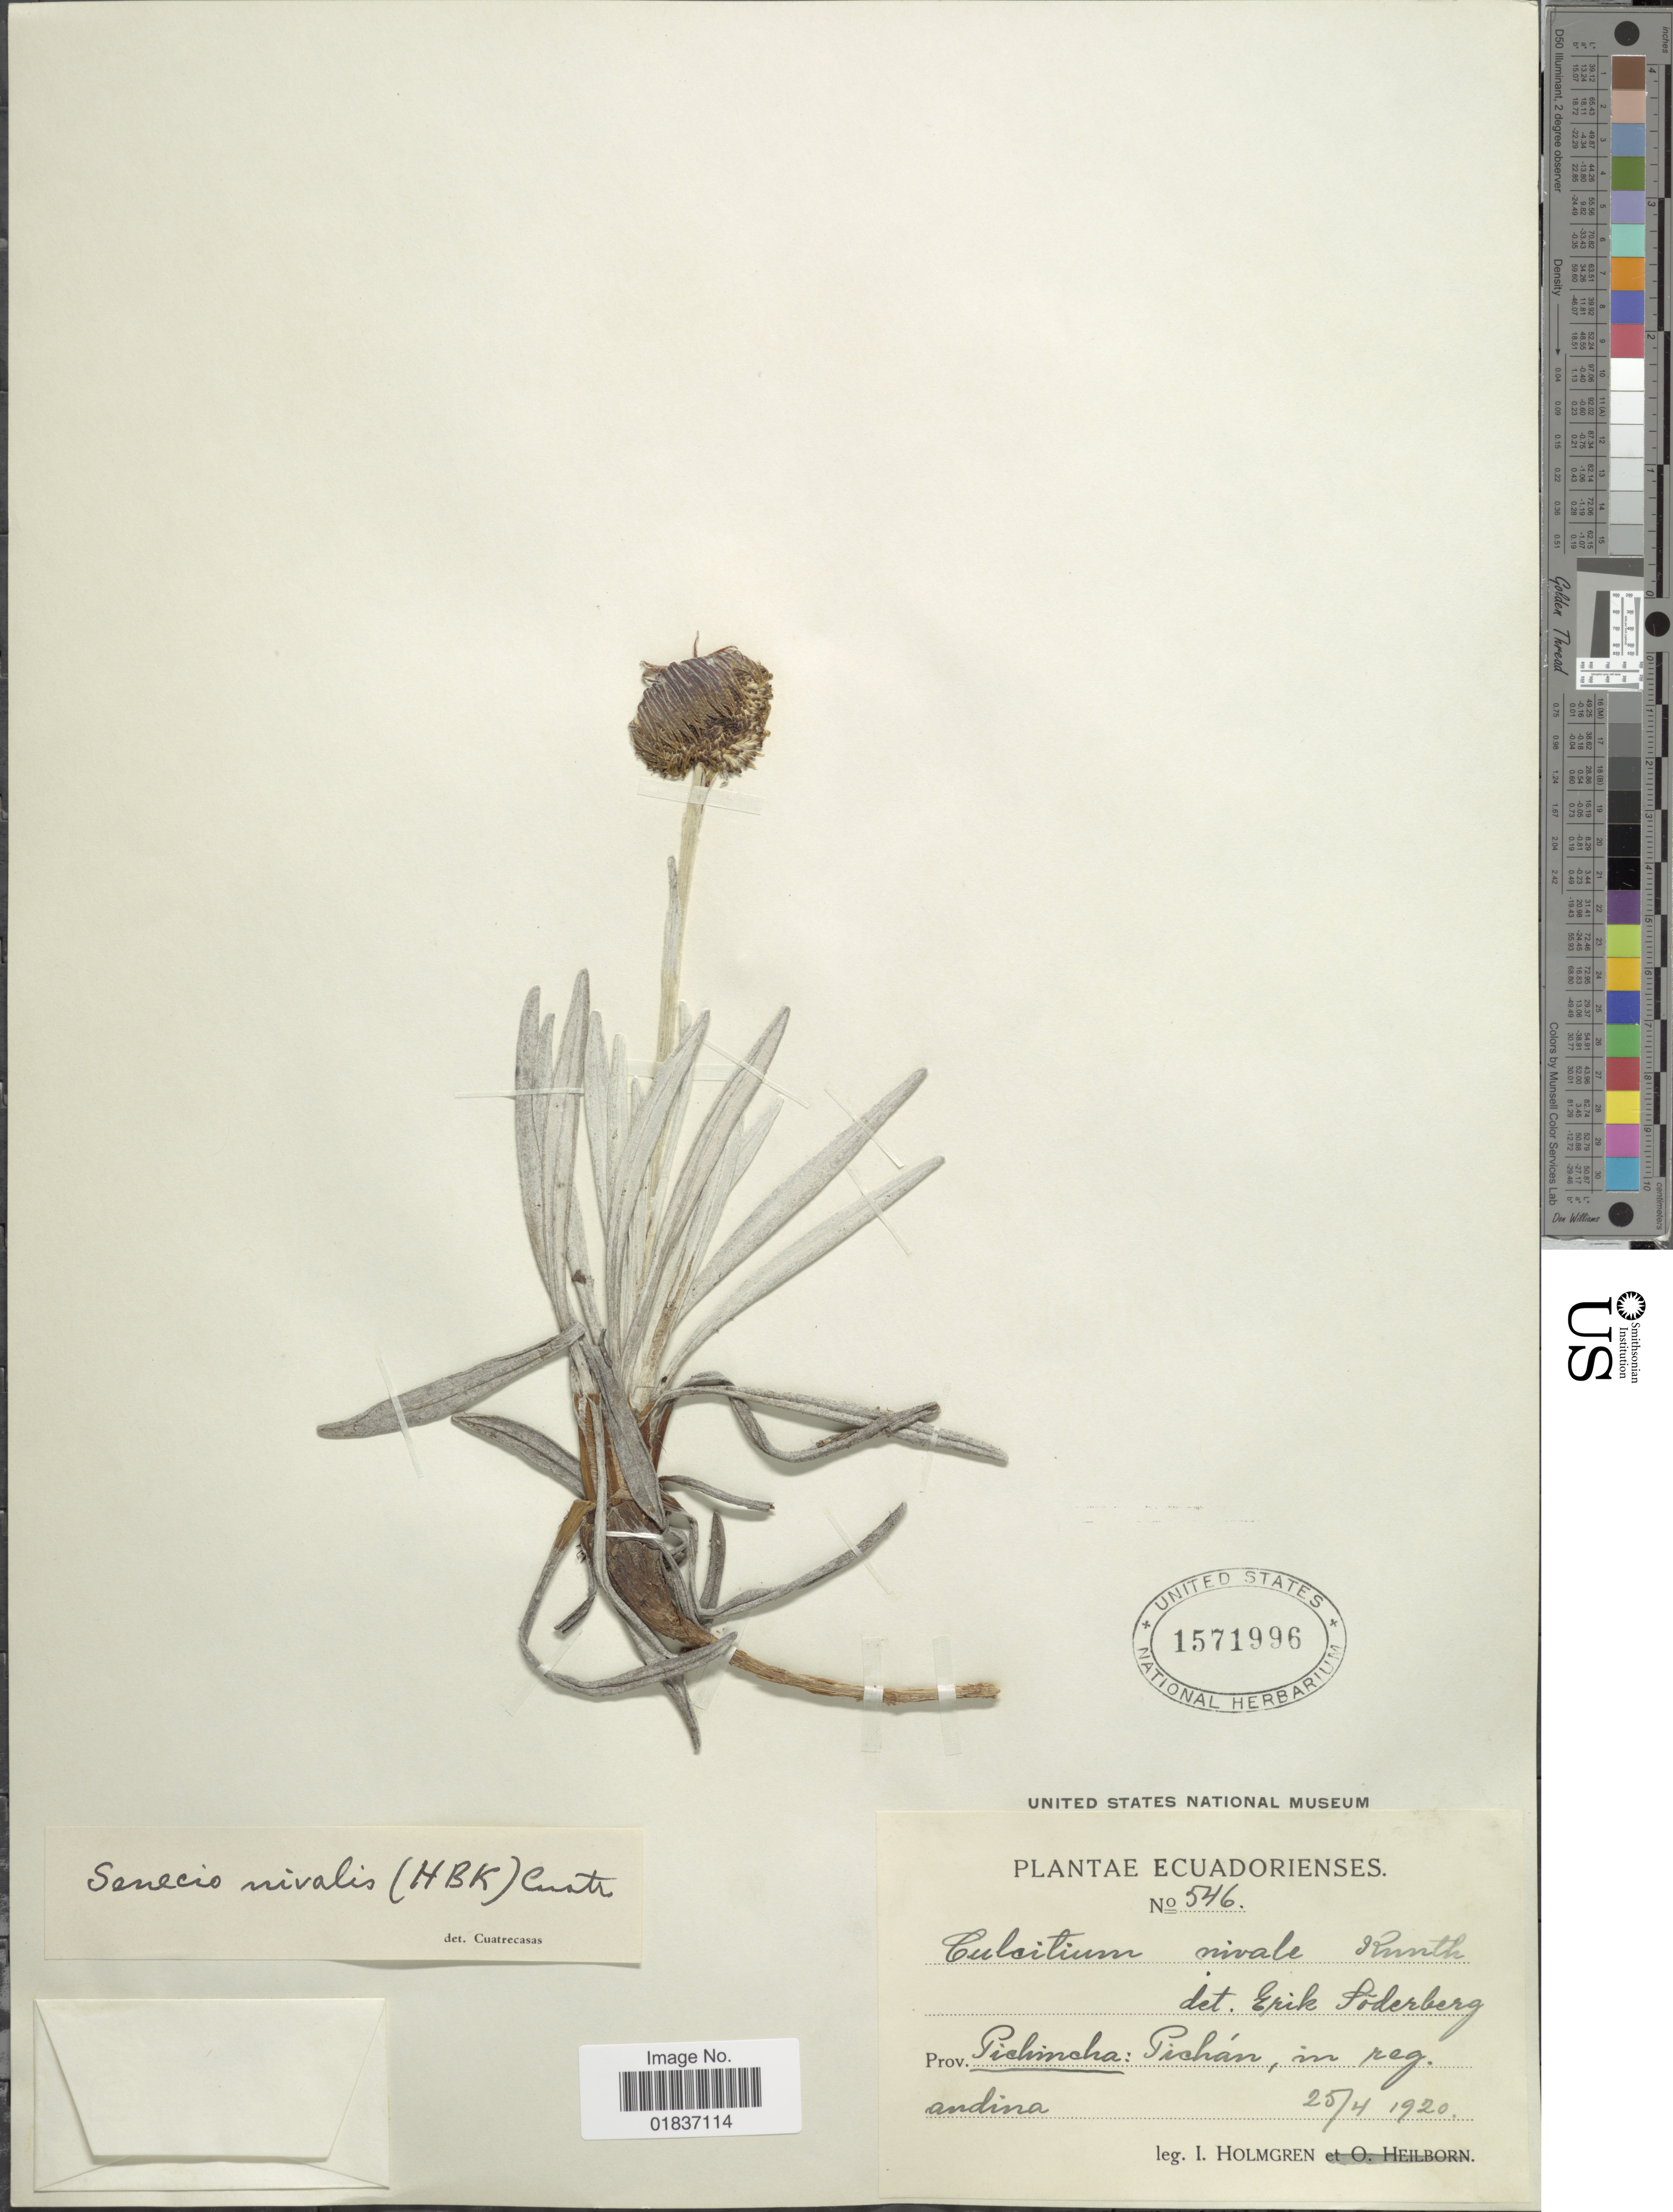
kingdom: Plantae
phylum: Tracheophyta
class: Magnoliopsida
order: Asterales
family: Asteraceae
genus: Senecio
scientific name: Senecio nivalis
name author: (Kunth) Cuatrec.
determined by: Salomon, Luciana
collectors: I. Holmgren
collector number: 546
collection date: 1920-04-25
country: Ecuador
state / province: Pichincha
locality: Prov. Pichincha: pishan, in reg andina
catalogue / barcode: US 1571996